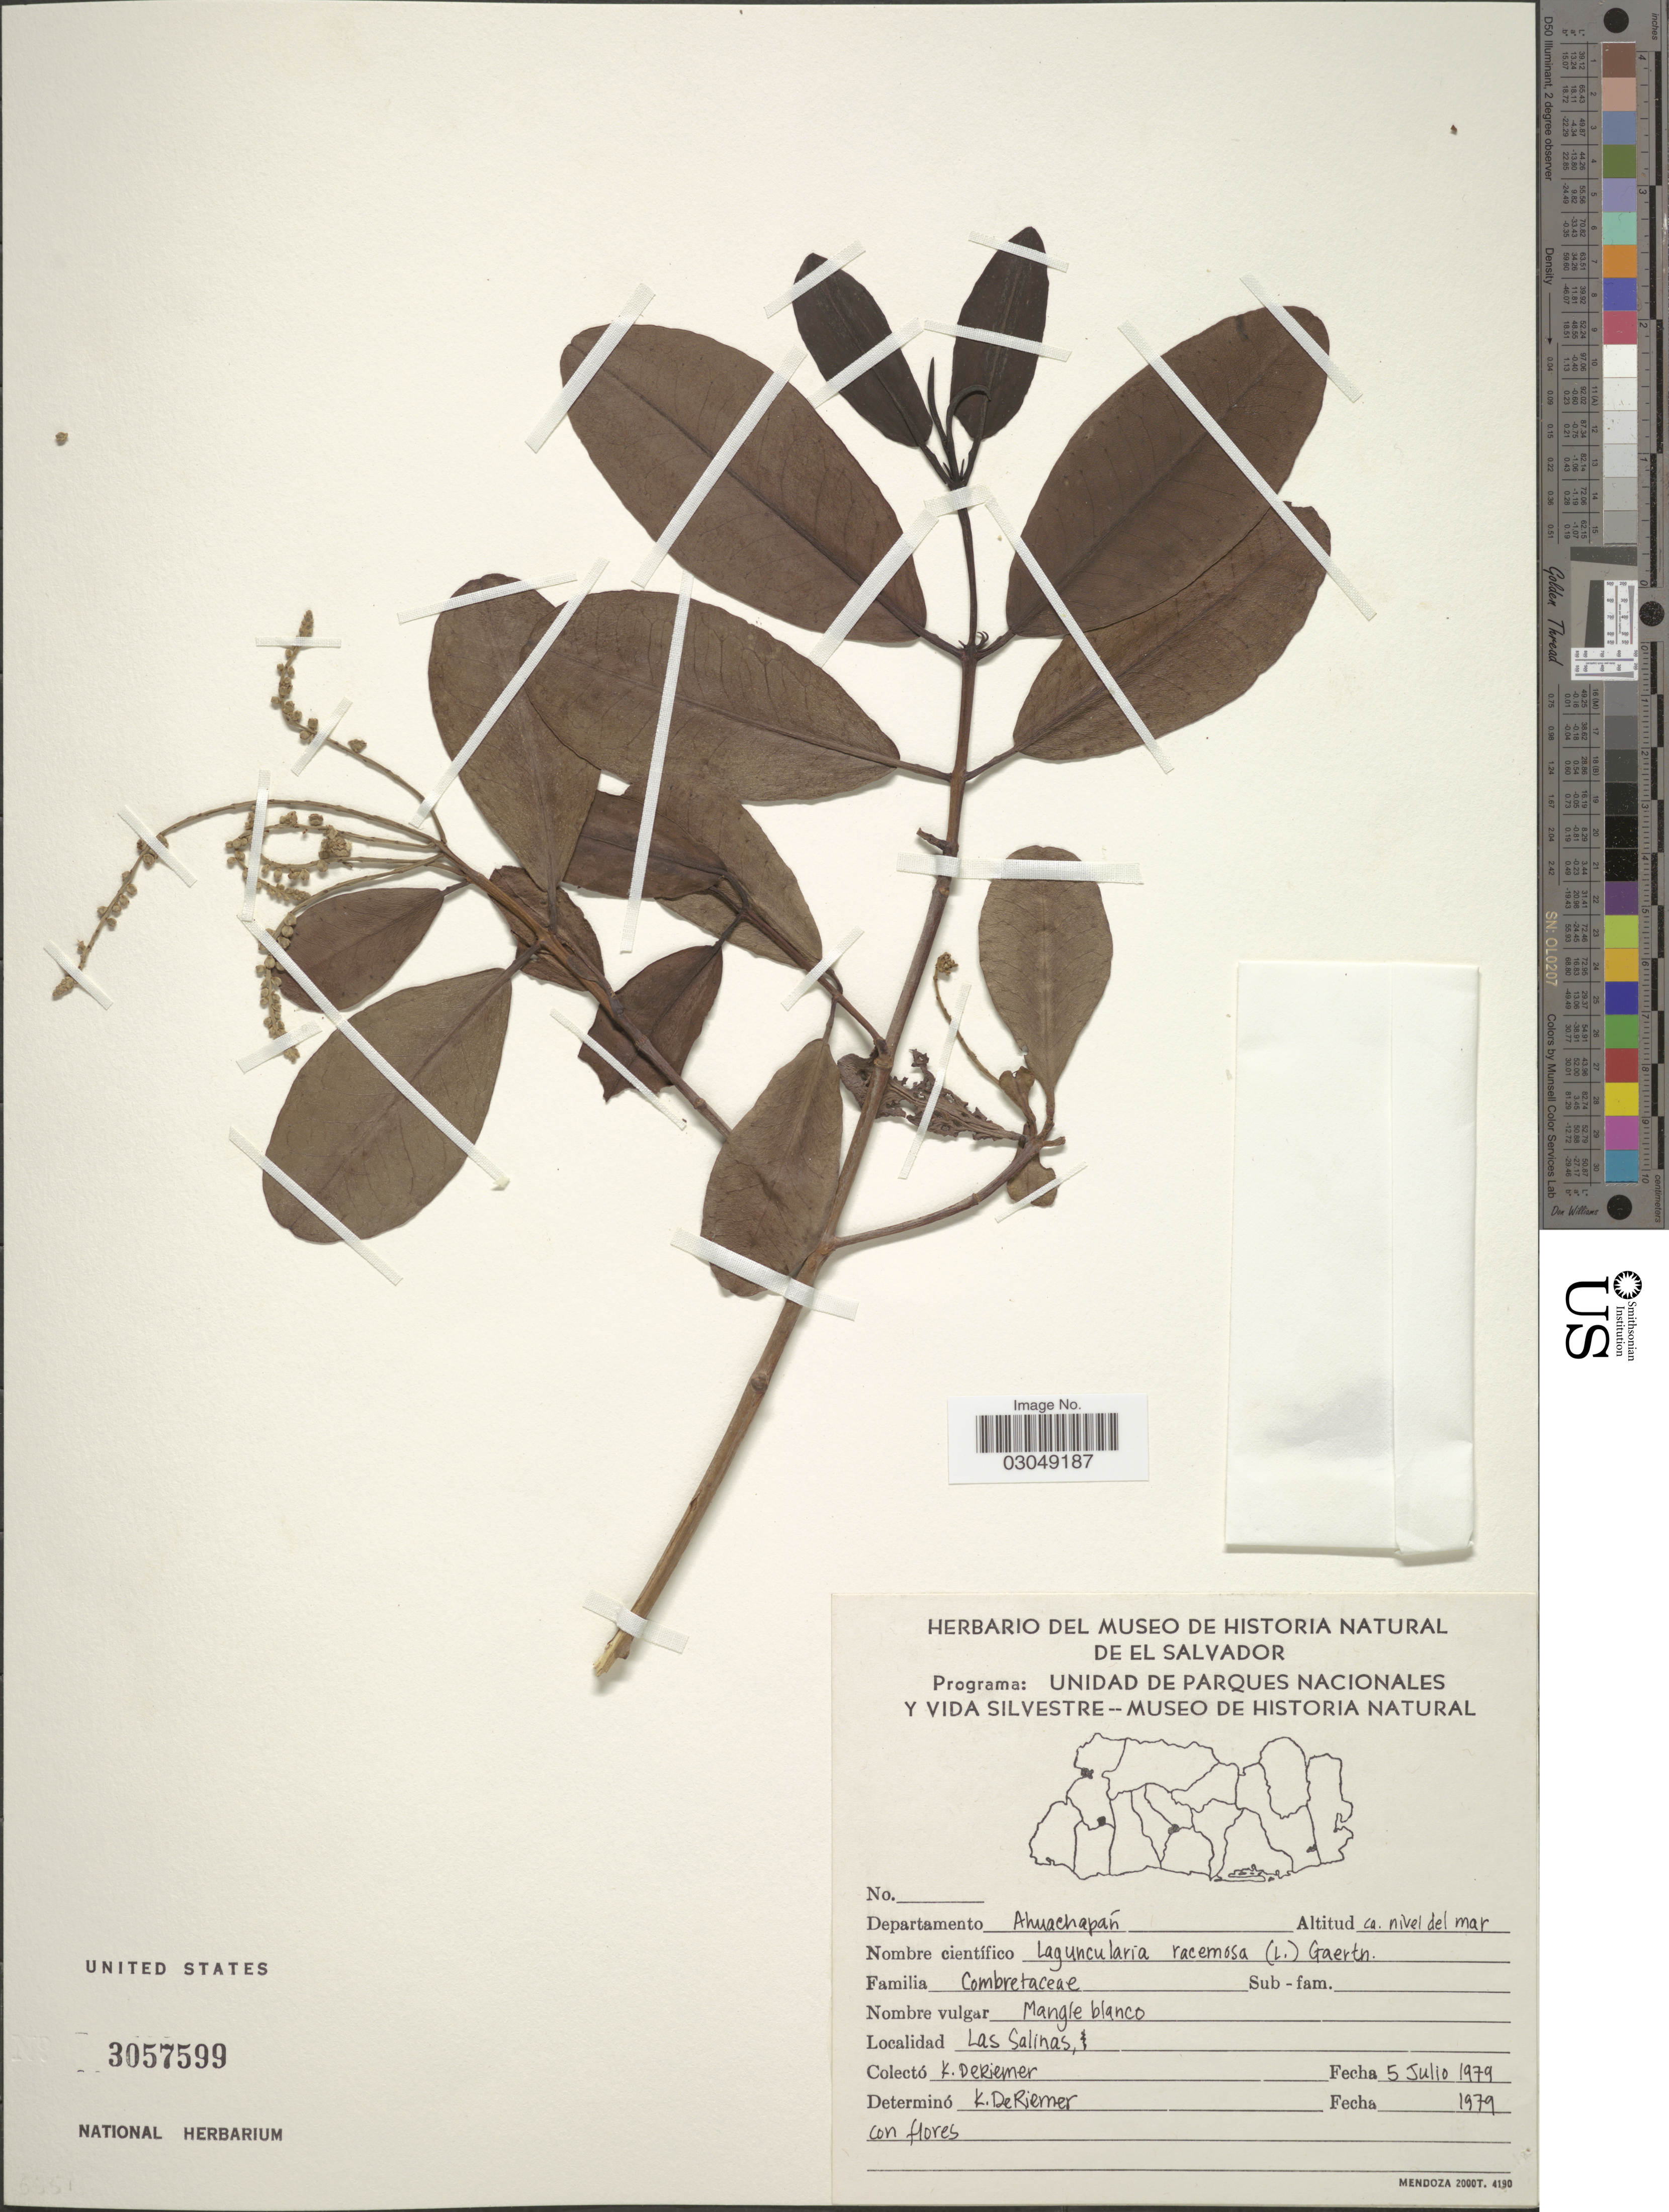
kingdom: Plantae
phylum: Tracheophyta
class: Magnoliopsida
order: Myrtales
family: Combretaceae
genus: Laguncularia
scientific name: Laguncularia racemosa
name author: (L.) C.F. Gaertn.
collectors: K. DeRiemer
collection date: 1979-07-05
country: El Salvador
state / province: Ahuachapan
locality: Departamento Ahuachapán. Las Salinas.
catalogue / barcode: US 3057599